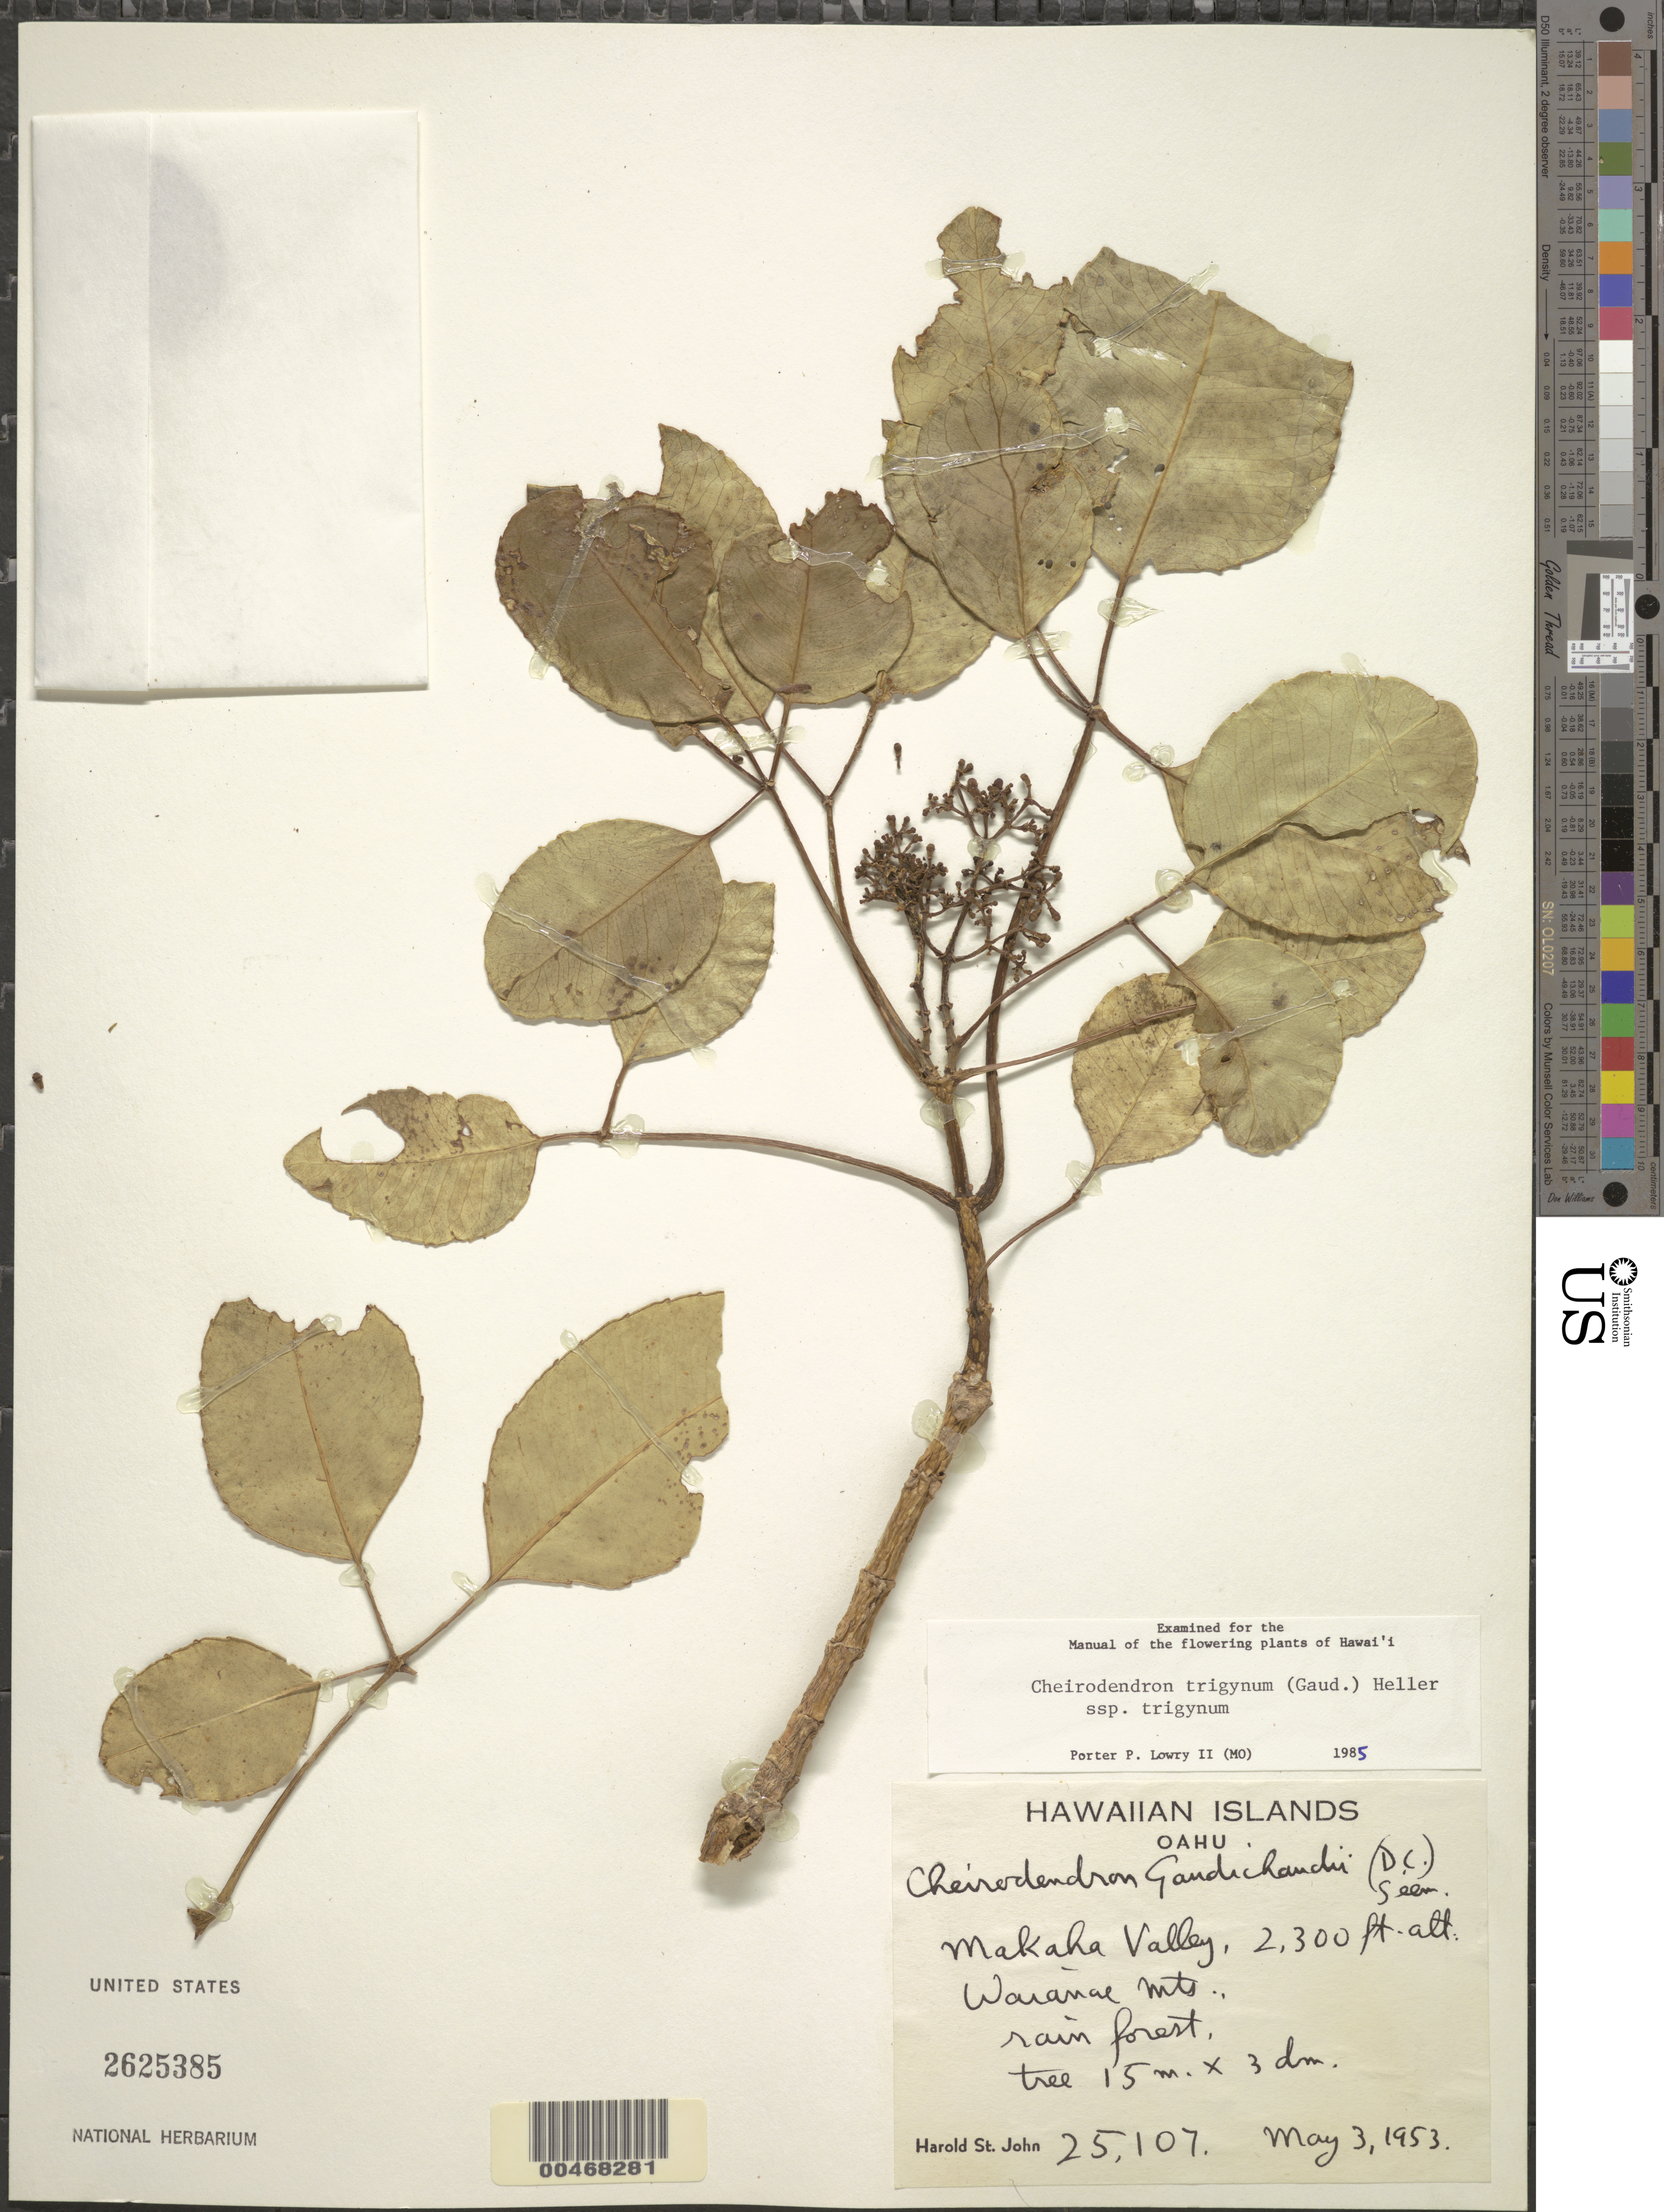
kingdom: Plantae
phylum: Tracheophyta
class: Magnoliopsida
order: Apiales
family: Araliaceae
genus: Cheirodendron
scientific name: Cheirodendron trigynum subsp. trigynum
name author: (Gaudich.) A. Heller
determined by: Lowry, P. P., (MO), Missouri Botanical Garden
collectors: H. St. John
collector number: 25107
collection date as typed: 3 May 1953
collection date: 1953-05-03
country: United States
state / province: Hawaii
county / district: Honolulu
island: Oahu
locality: Makaha Valley, Waianae Mts.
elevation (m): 701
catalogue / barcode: US 2625385